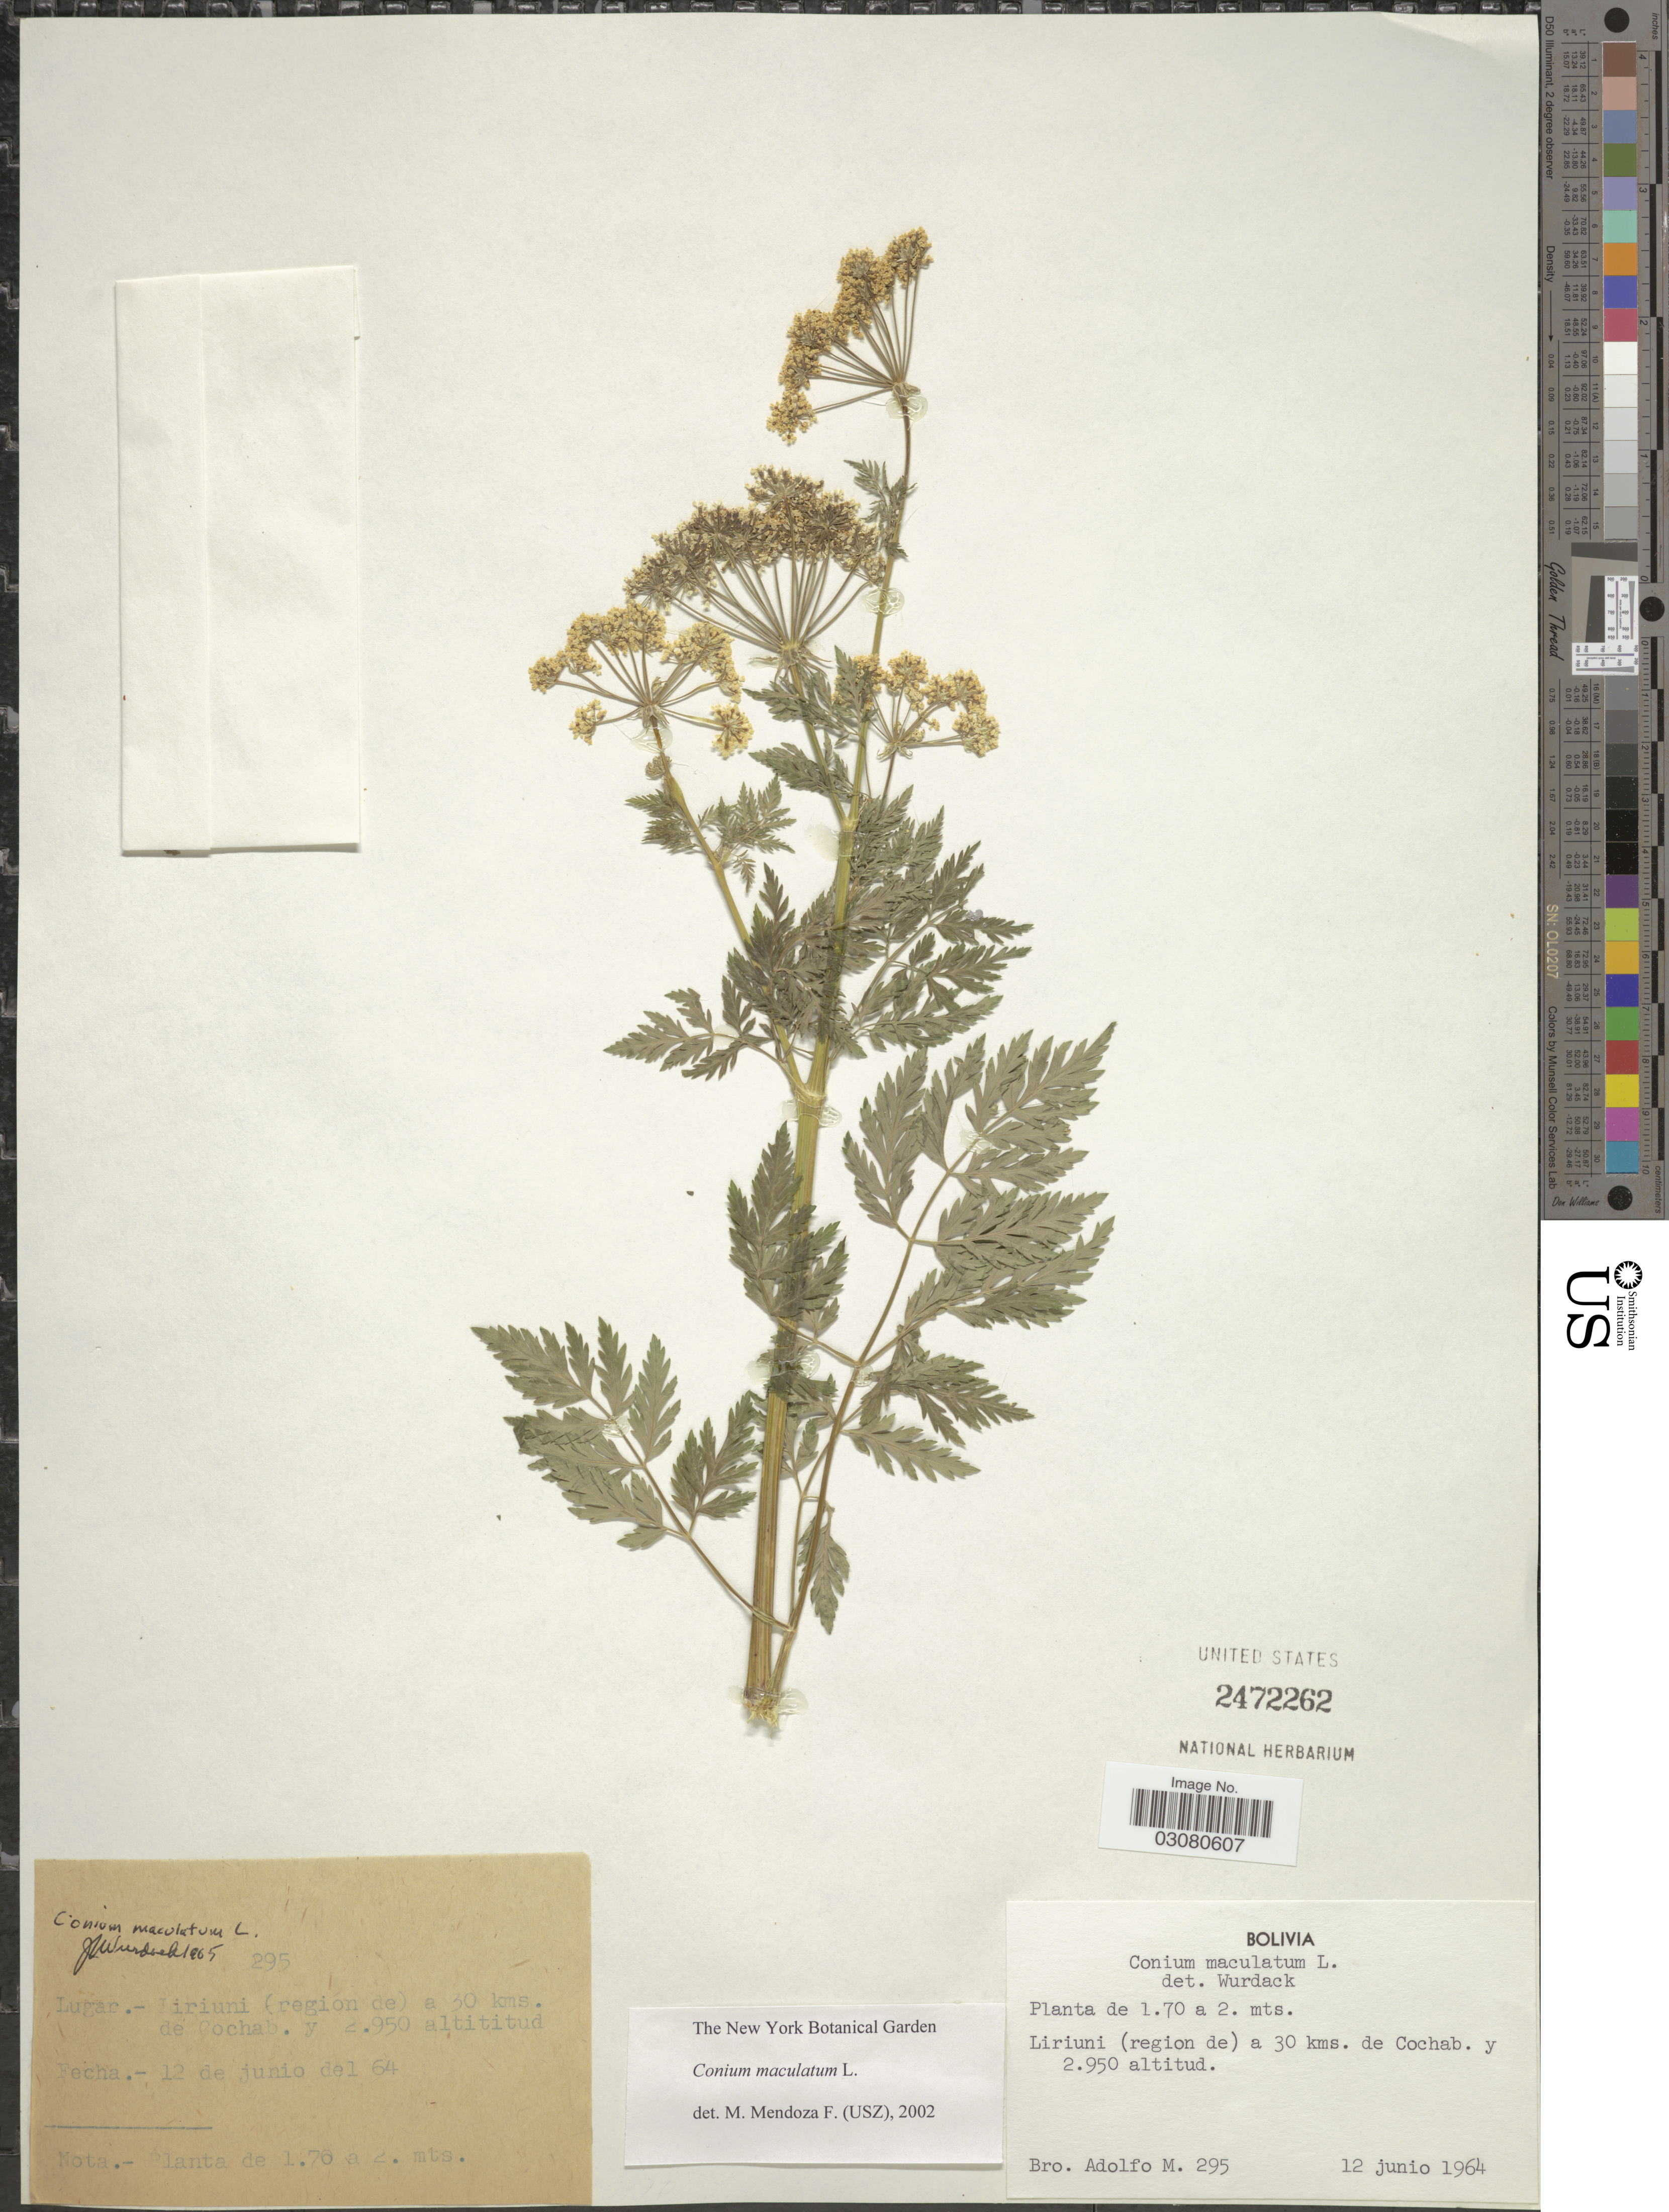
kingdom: Plantae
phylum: Tracheophyta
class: Magnoliopsida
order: Apiales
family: Apiaceae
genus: Conium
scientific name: Conium maculatum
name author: L.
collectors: Bro. Adolfo M.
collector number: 295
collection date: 1964-06-12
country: Bolivia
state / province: Cochabamba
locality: Liriuni (region de) a 30 kms. de Cochab.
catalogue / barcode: US 2472262